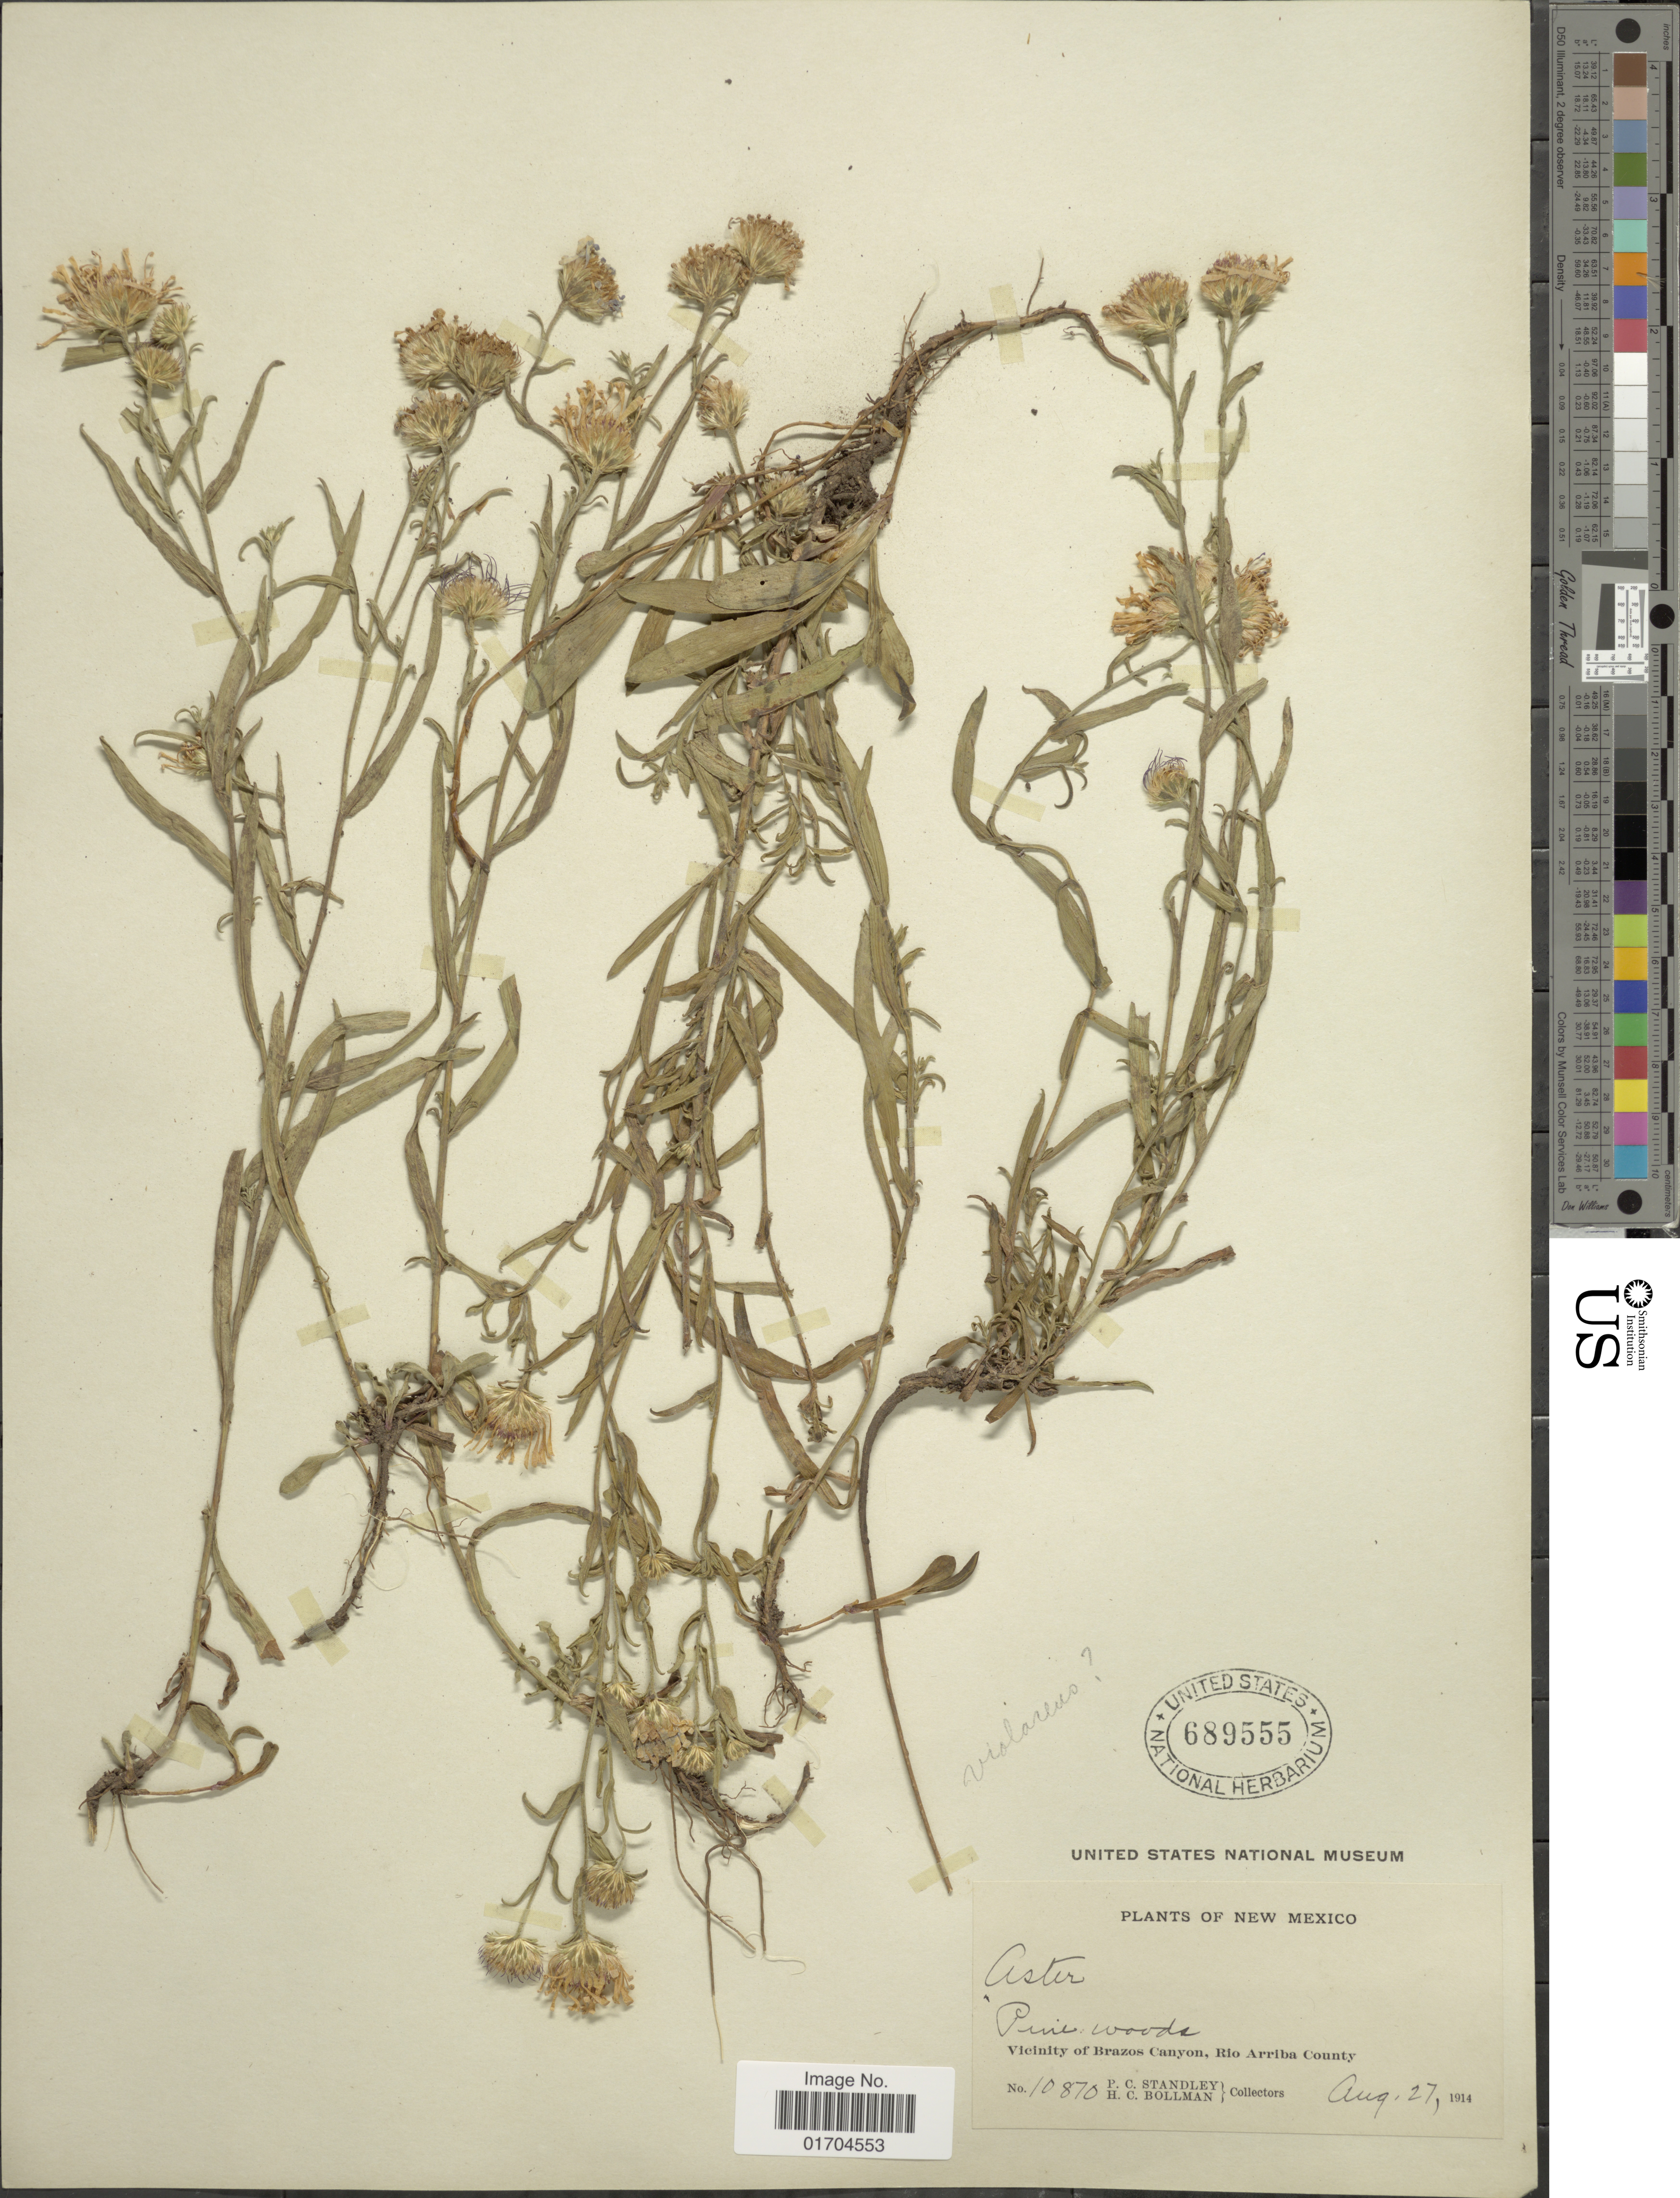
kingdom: Plantae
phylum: Tracheophyta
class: Magnoliopsida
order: Asterales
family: Asteraceae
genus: Symphyotrichum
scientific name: Symphyotrichum sp.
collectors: P. C. Standley & H. C. Bollman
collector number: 10870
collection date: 1914-08-27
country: United States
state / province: New Mexico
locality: Vicinity of Brazos Canyon, Rio Arriba County.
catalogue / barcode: US 689555